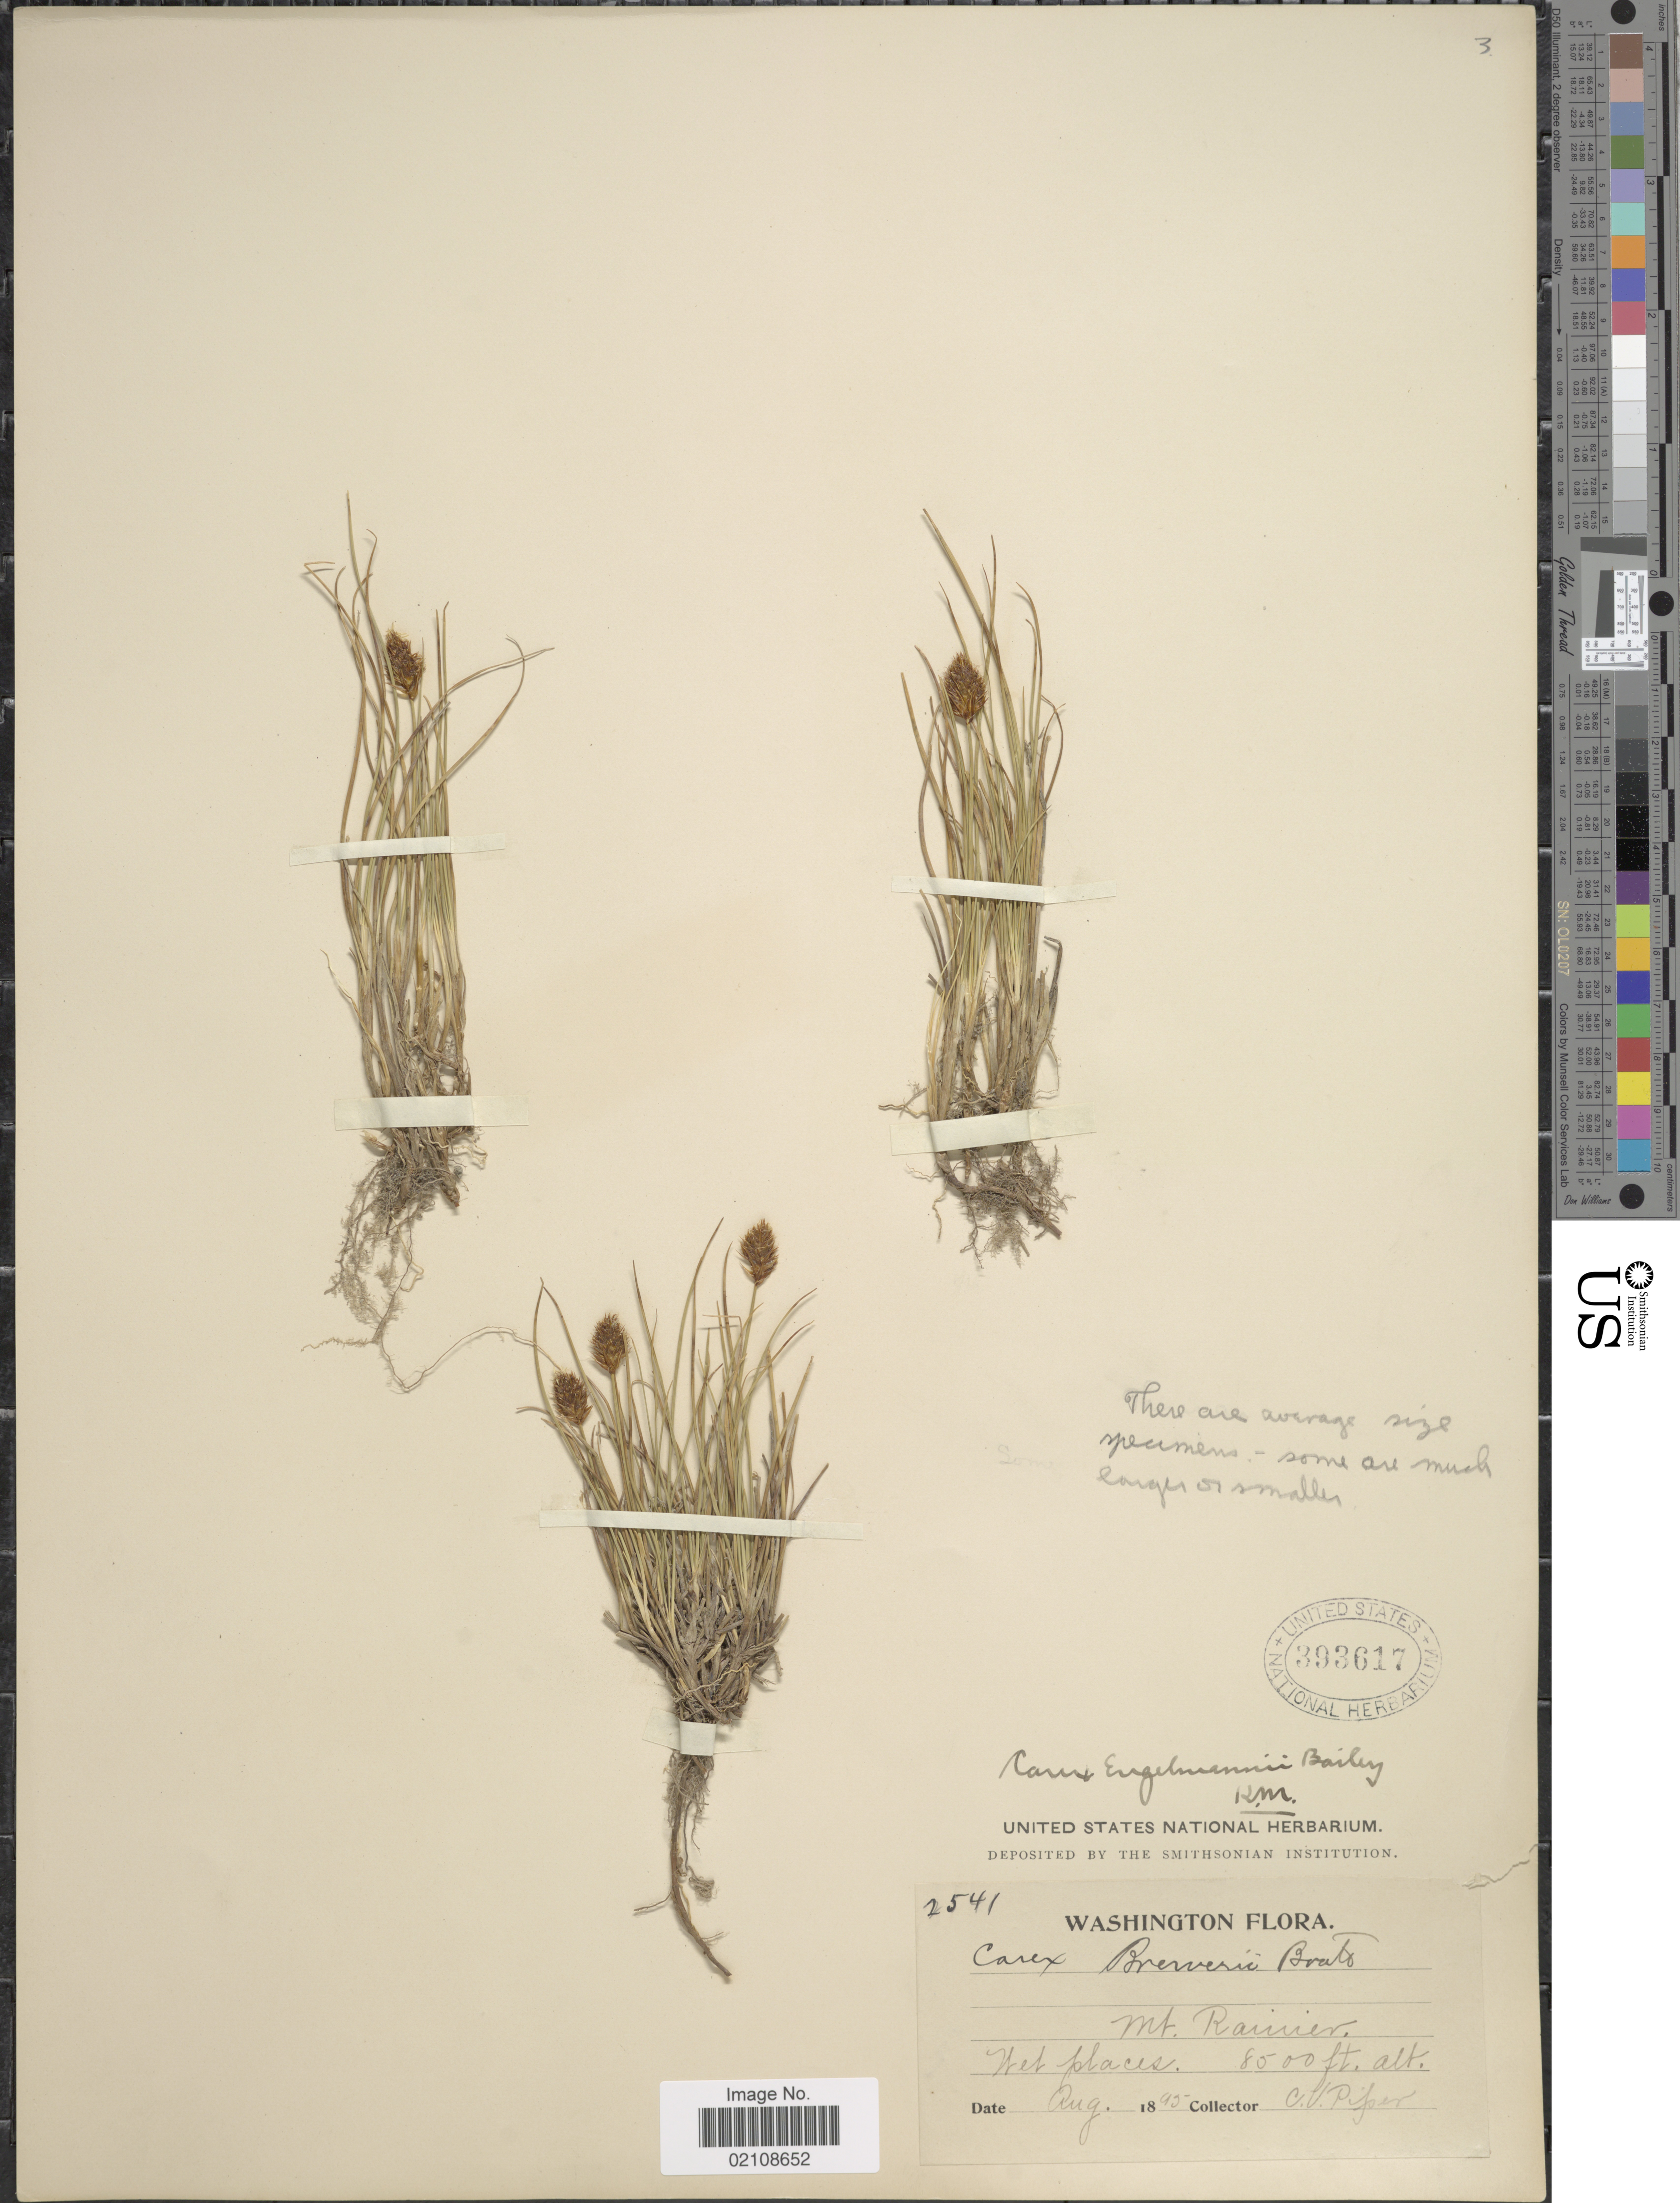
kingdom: Plantae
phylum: Tracheophyta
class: Liliopsida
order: Poales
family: Cyperaceae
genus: Carex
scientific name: Carex engelmannii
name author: L.H. Bailey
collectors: C. V. Piper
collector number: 2541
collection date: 1895-08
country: United States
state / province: Washington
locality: Mt. Ranier, wet places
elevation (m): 2591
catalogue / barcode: US 393617